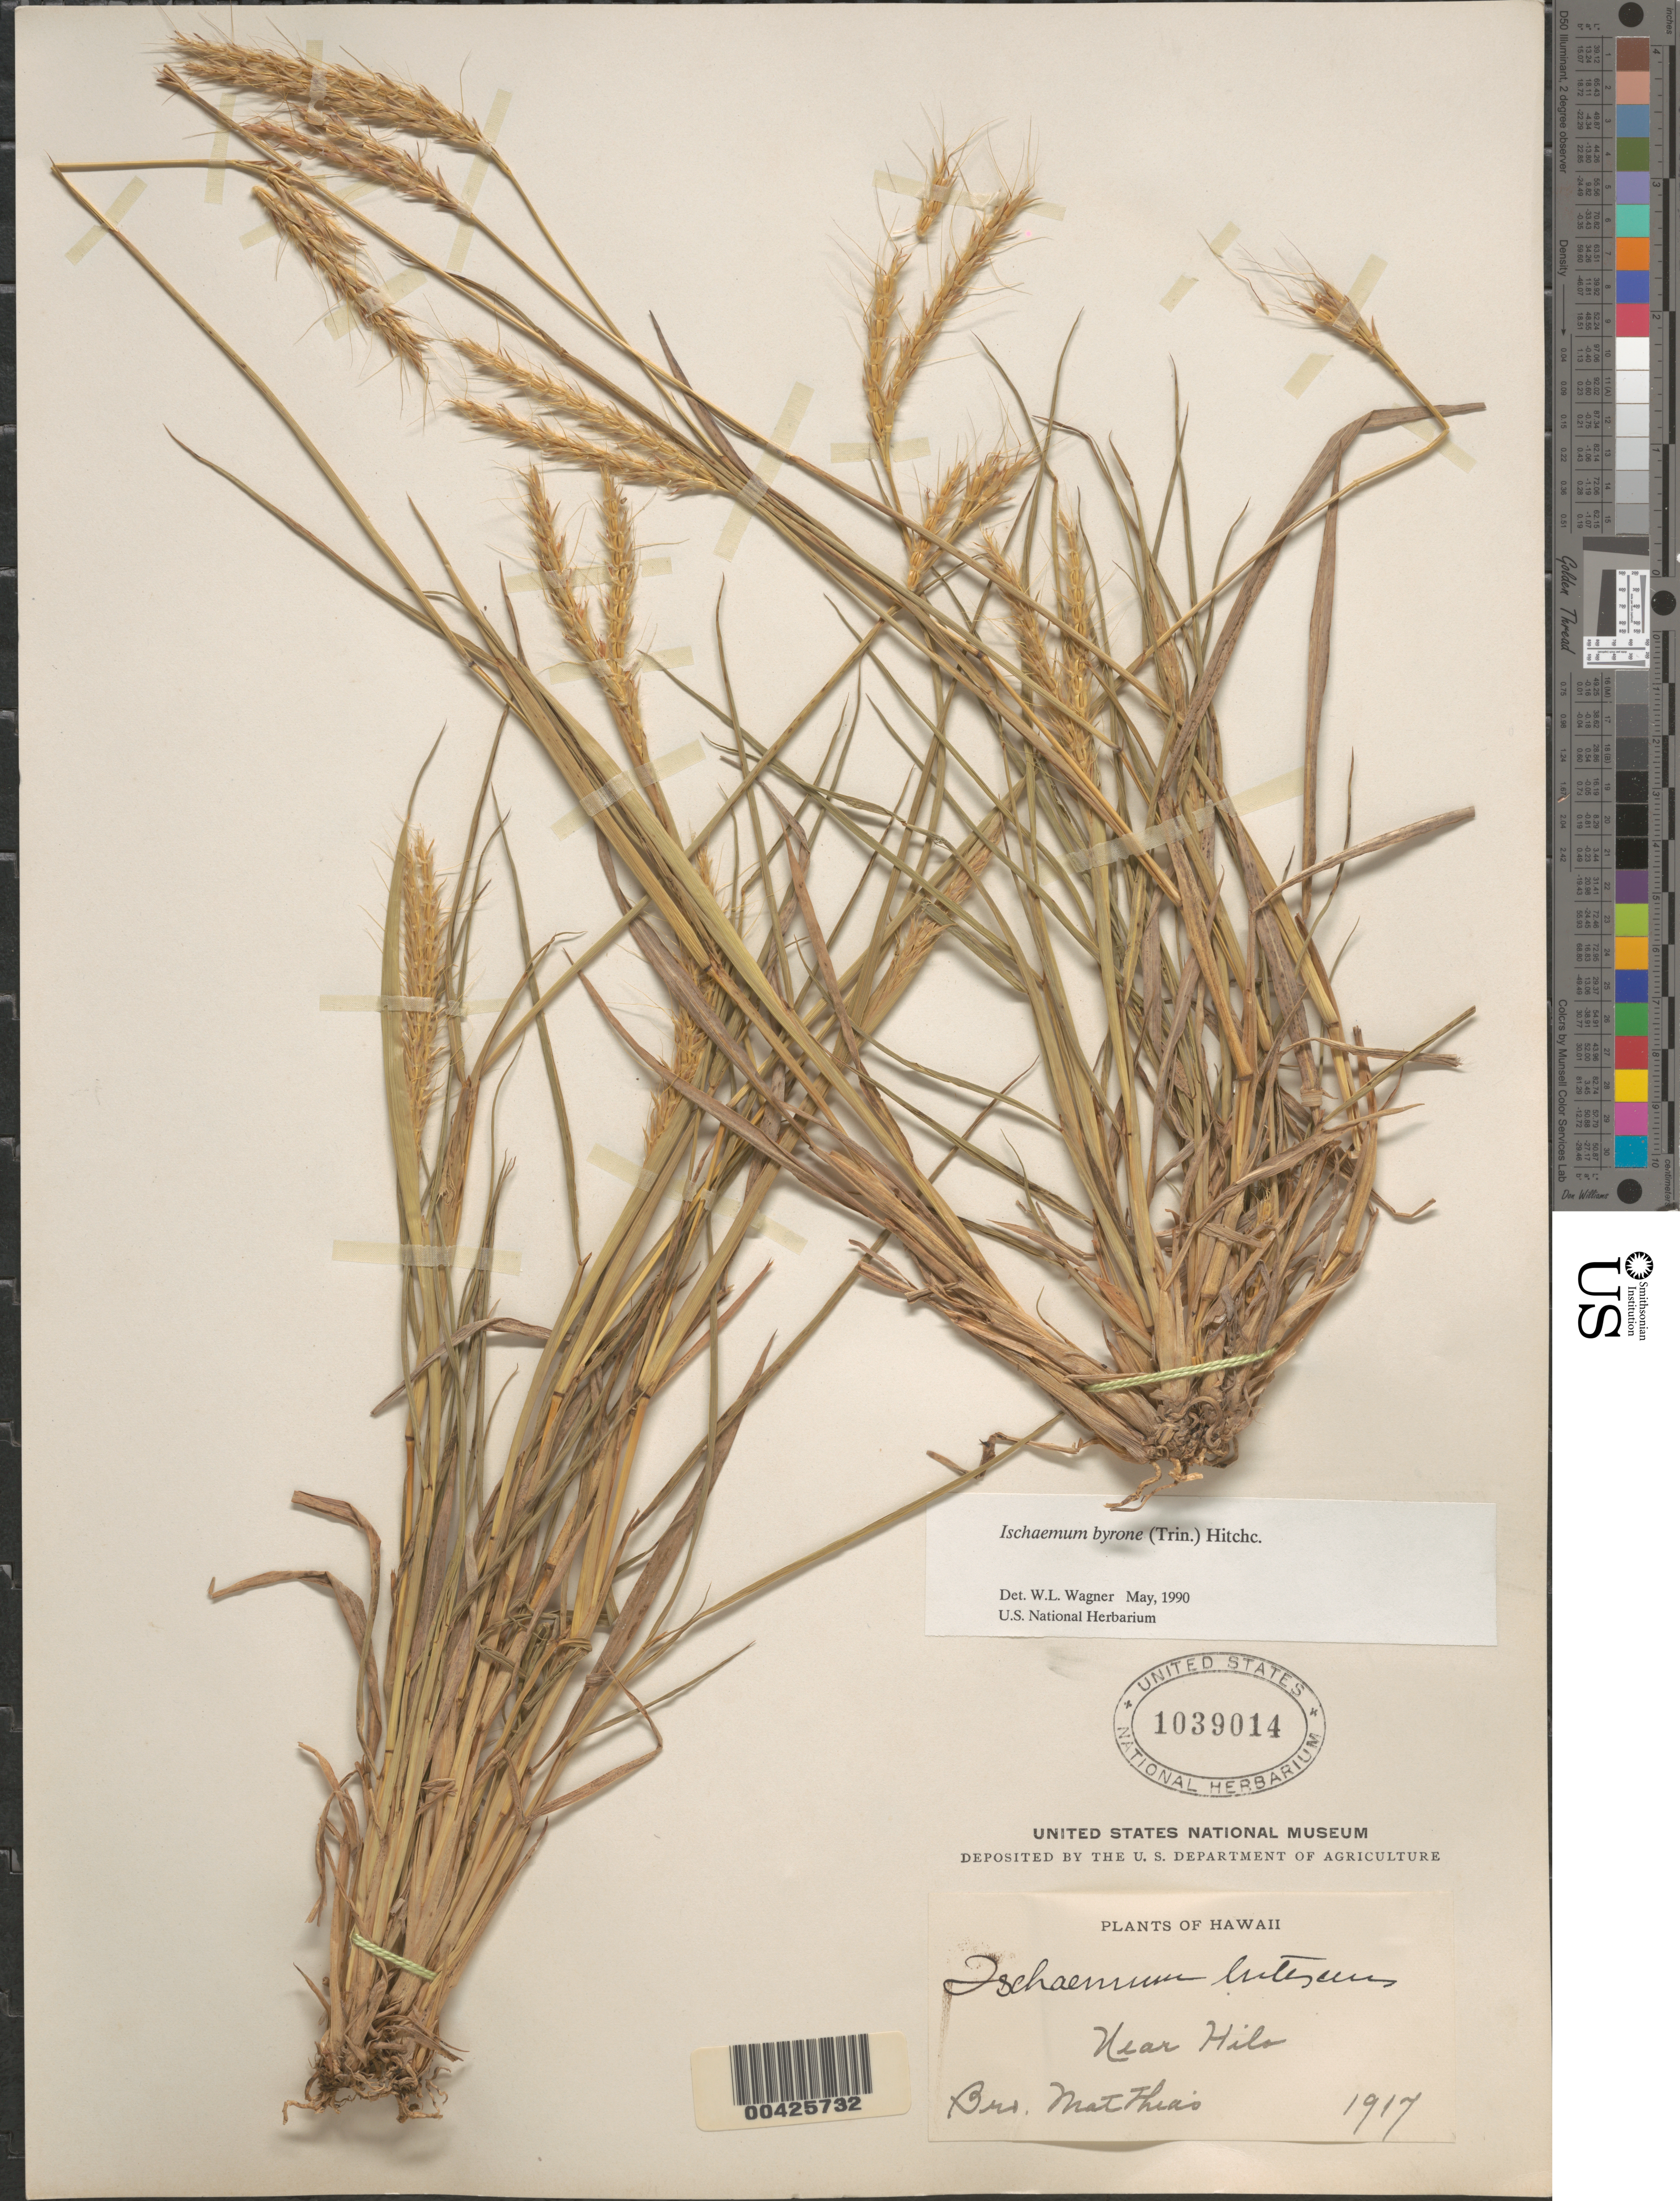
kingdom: Plantae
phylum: Tracheophyta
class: Liliopsida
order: Poales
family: Poaceae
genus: Ischaemum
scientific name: Ischaemum byrone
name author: (Trin.) Hitchc.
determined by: Wagner, W. L., (BOT), Smithsonian Institution - National Museum of Natural History (UNITED STATES)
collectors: B. Matthias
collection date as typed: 1917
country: United States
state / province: Hawaii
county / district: Hawaii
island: Hawaii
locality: Near Hilo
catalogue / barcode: US 1039014